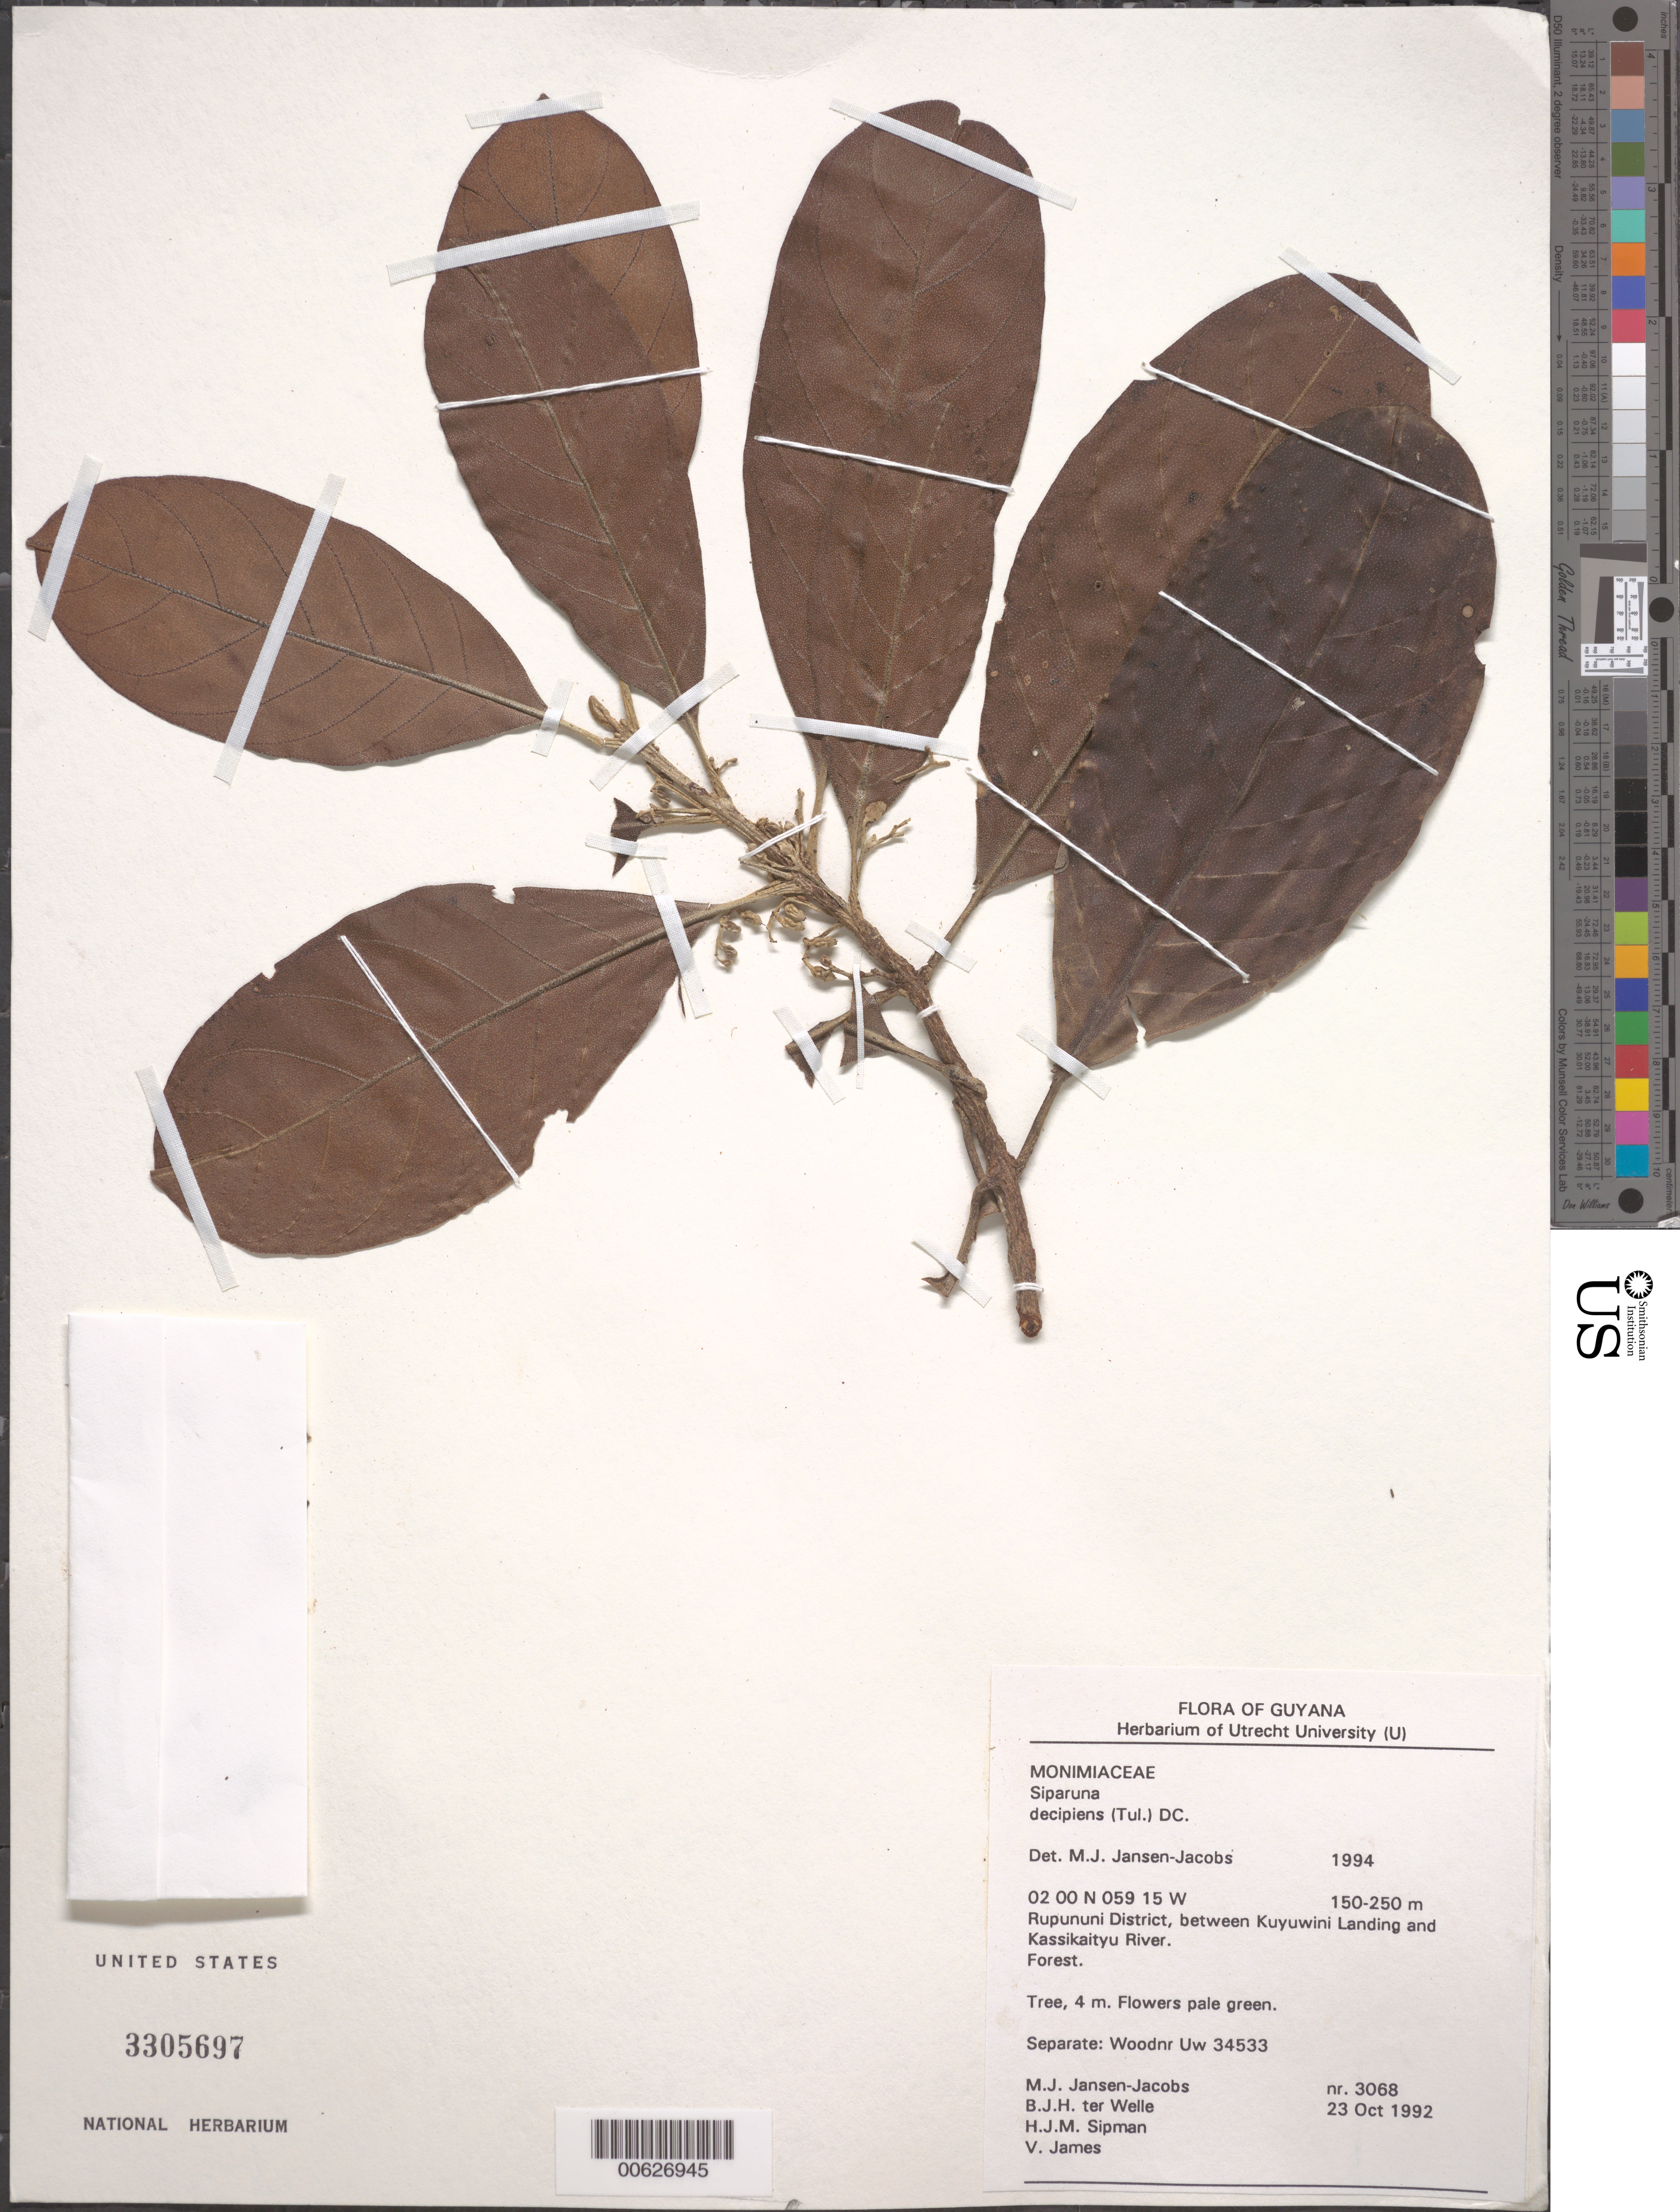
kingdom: Plantae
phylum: Tracheophyta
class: Magnoliopsida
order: Laurales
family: Siparunaceae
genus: Siparuna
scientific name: Siparuna decipiens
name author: (Tul.) A. DC.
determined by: Jansen-Jacobs, M. J., (U), Nationaal Herbarium Nederland, Utrecht University branch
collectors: M. J. Jansen-Jacobs, B. Welle, H. J. M. Sipman & V. James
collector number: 3068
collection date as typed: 23-Oct-92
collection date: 1992-10-23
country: Guyana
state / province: U. Takutu-U. Essequibo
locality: Rupununi District, between Kuyuwini Landing and Kassikaityu River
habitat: Forest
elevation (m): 150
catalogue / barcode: US 3305697